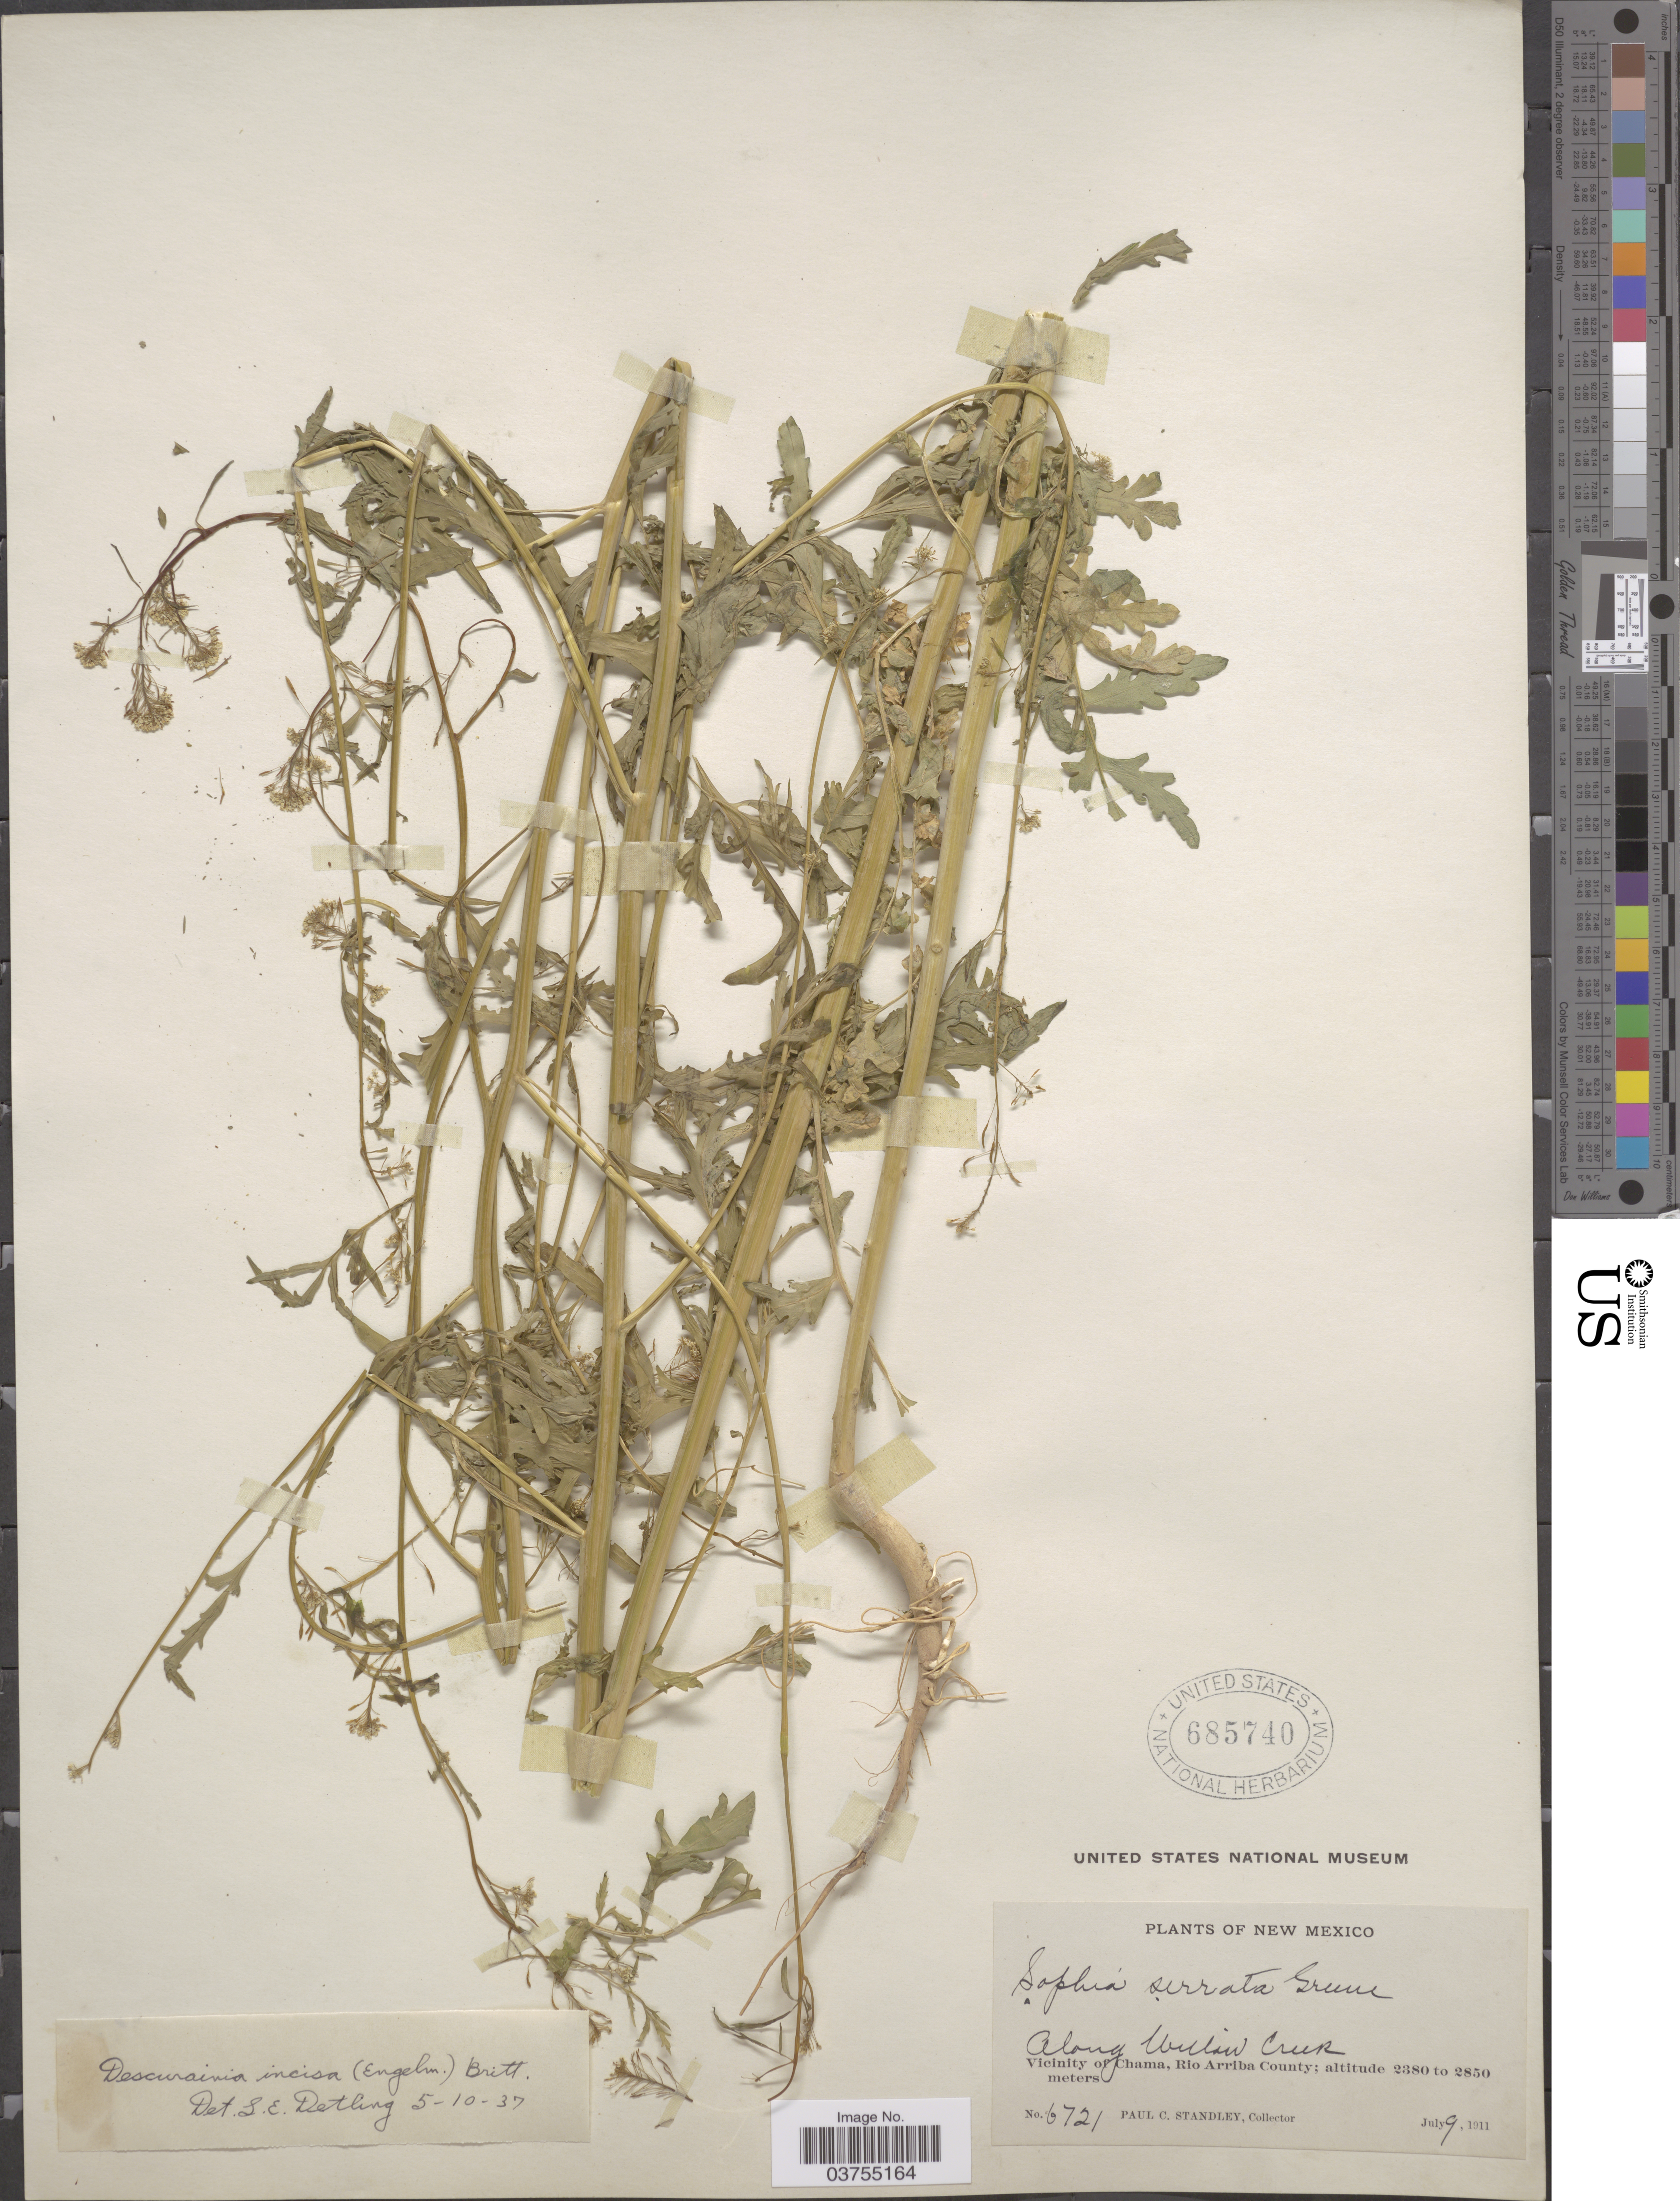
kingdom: Plantae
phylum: Tracheophyta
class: Magnoliopsida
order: Brassicales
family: Brassicaceae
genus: Descurainia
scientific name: Descurainia richardsonii subsp. incisa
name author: (Engelm. ex A. Gray) Detling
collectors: P. C. Standley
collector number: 6721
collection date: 1911-07-09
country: United States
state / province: New Mexico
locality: Along Willow Creek. Vicinity of Chama, Rio Arriba County.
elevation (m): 2380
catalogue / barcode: US 685740